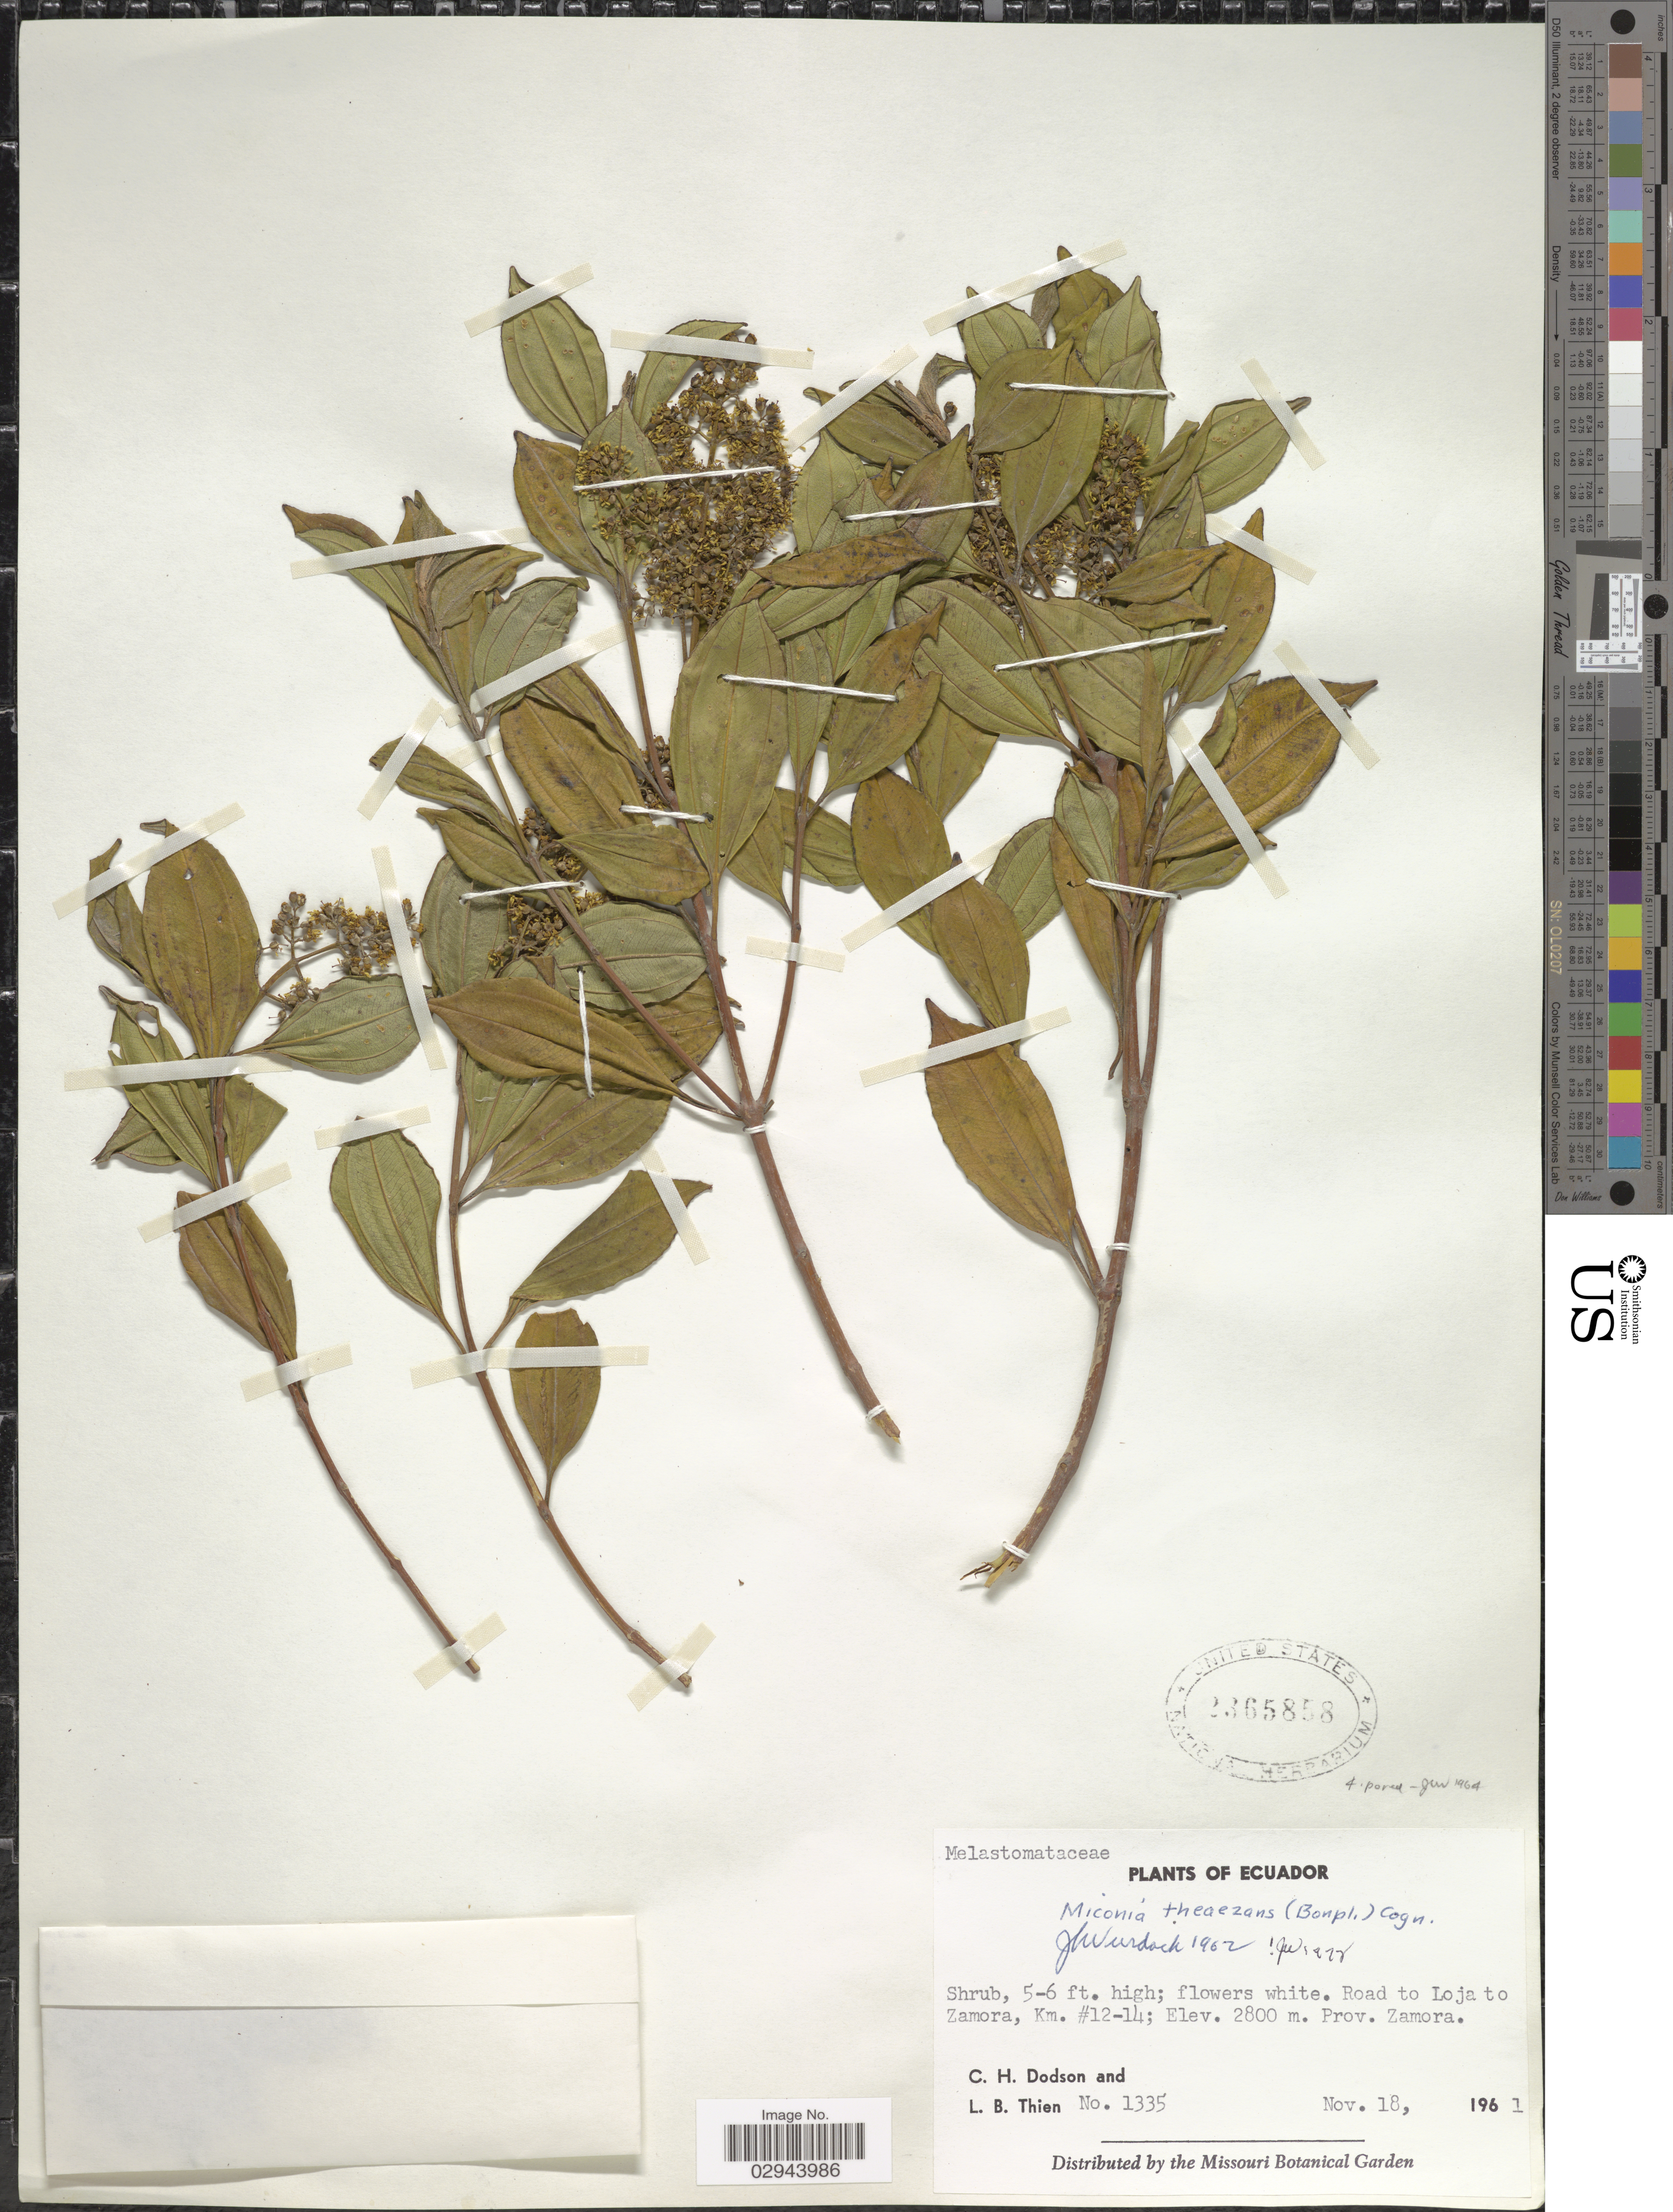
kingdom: Plantae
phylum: Tracheophyta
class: Magnoliopsida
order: Myrtales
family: Melastomataceae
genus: Miconia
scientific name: Miconia theizans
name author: (Bonpl.) Cogn.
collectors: C. H. Dodson & L. Thien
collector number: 1335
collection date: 1961-11-18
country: Ecuador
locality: Road to Loja to Zamora, Km. #12-14, Prov. Zamora.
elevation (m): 2800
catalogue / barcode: US 2365858